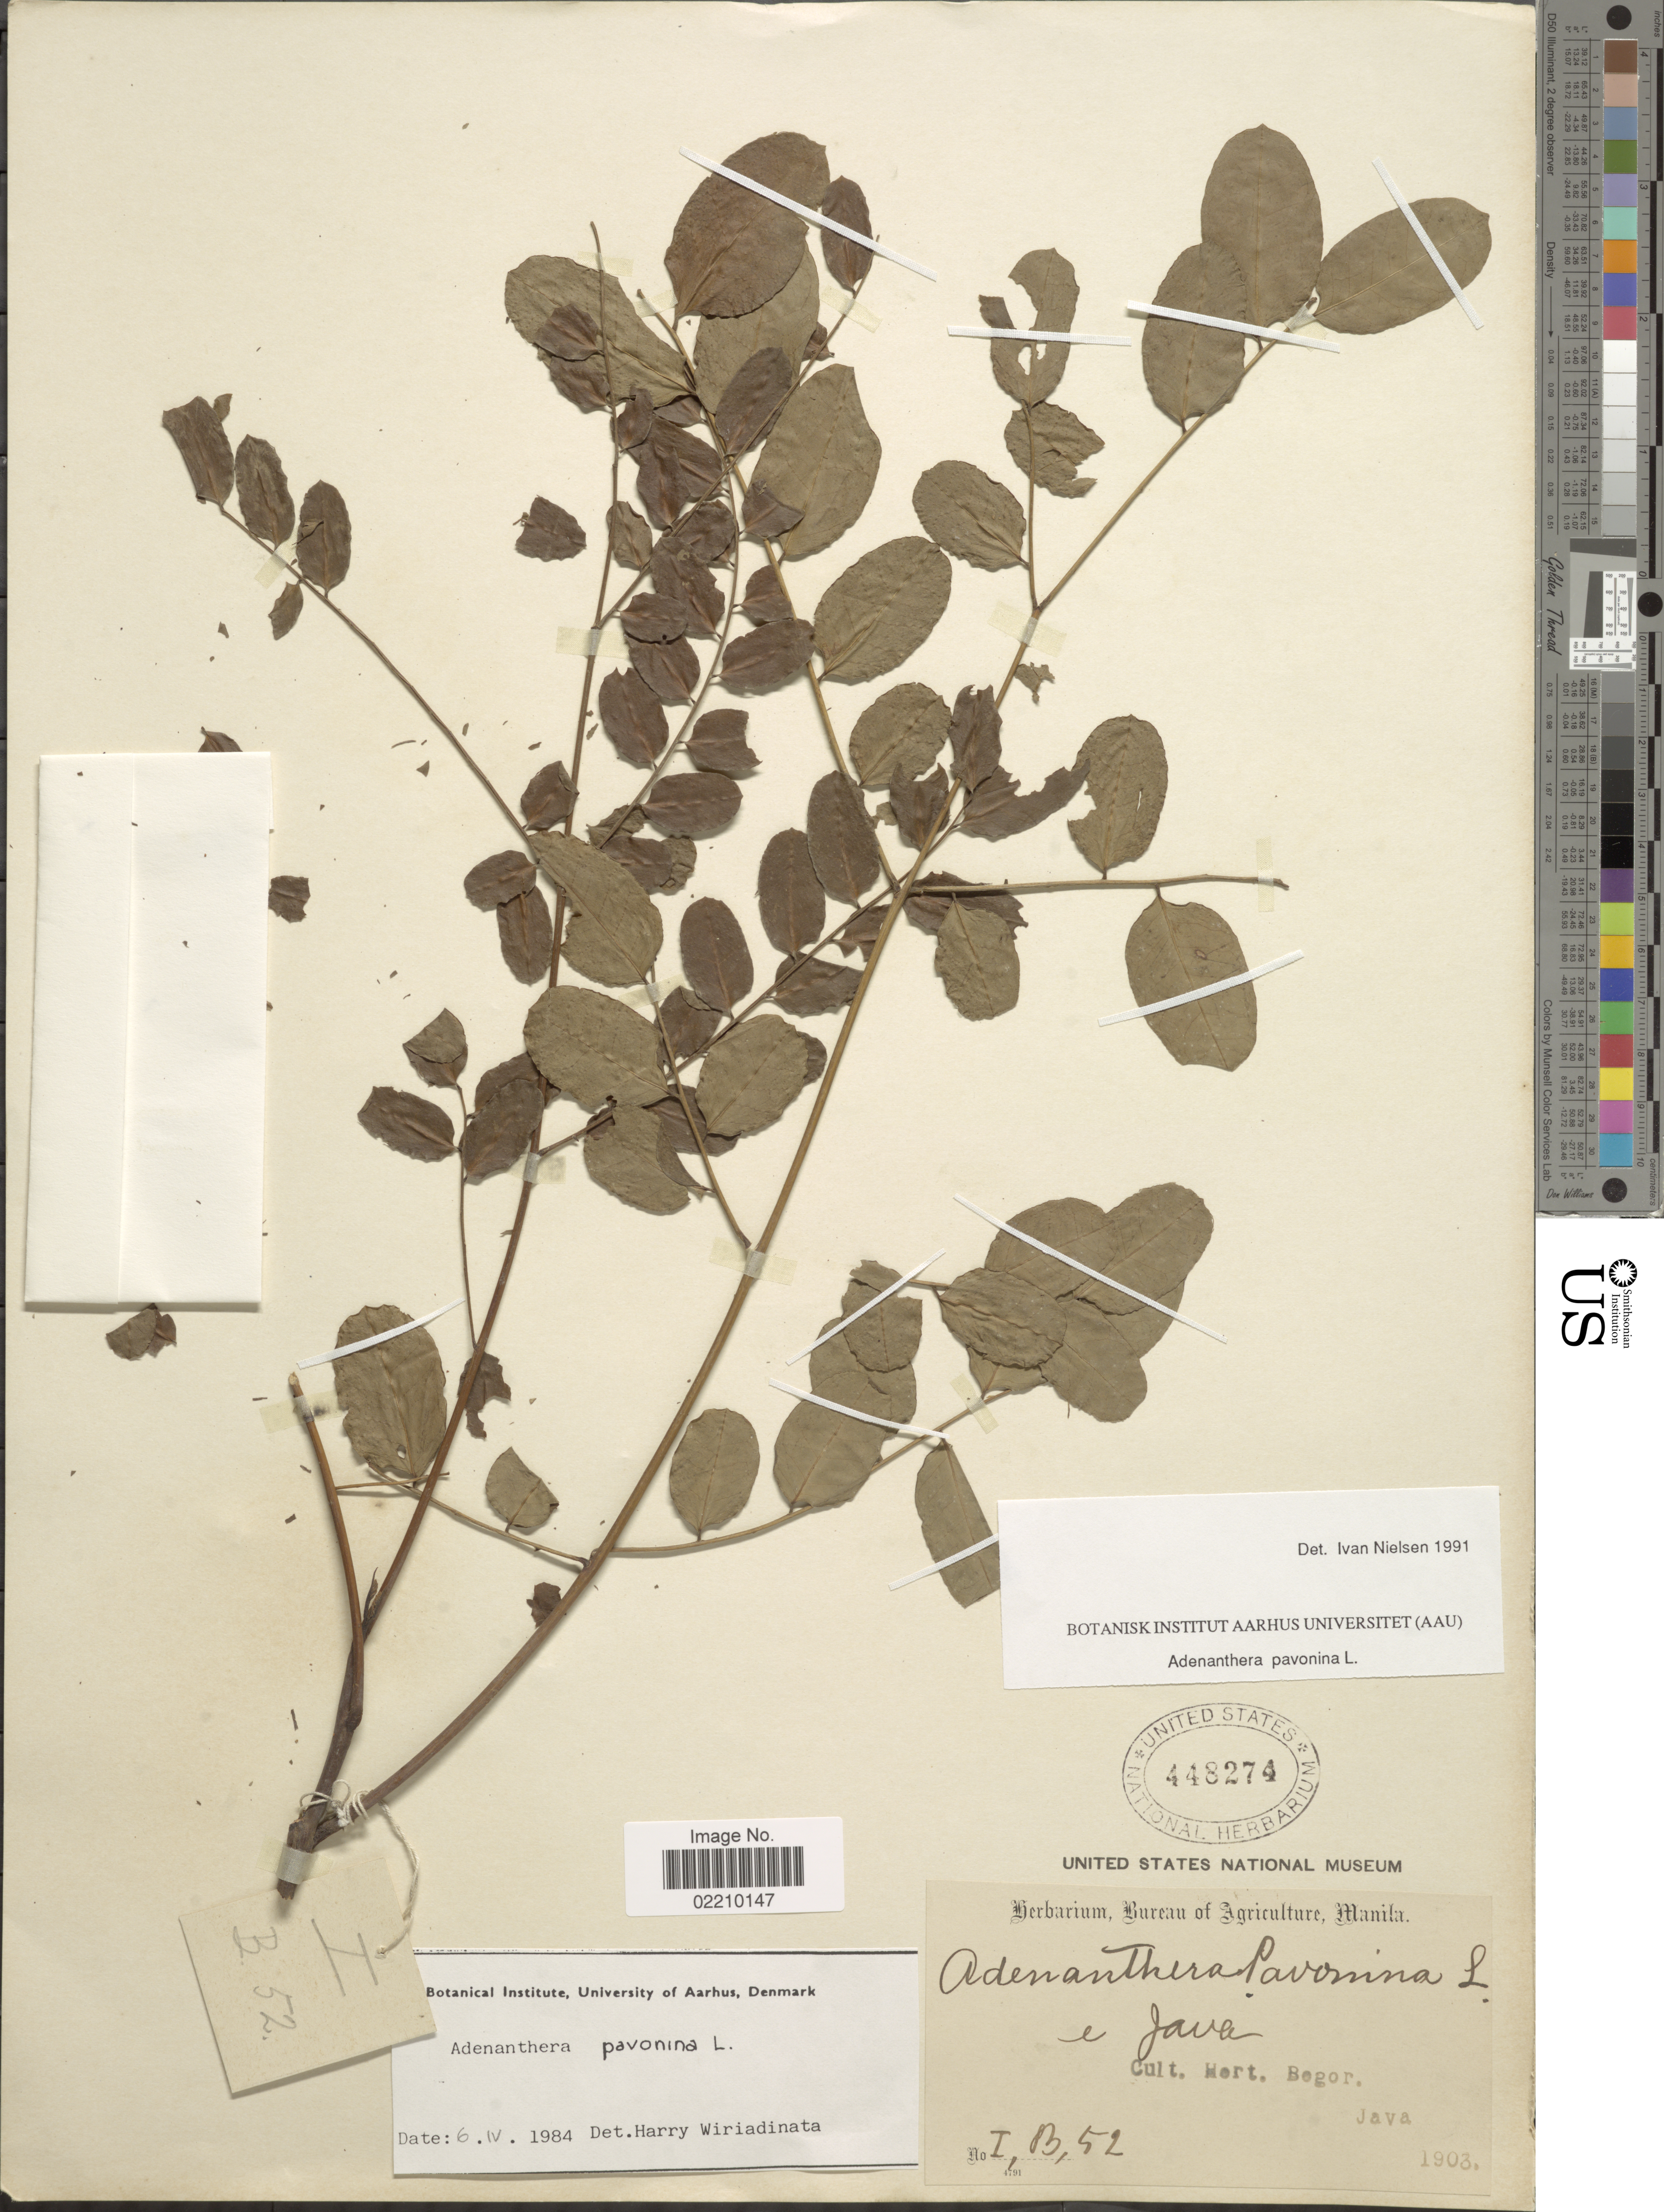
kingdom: Plantae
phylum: Tracheophyta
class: Magnoliopsida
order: Fabales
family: Fabaceae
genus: Adenanthera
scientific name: Adenanthera pavonina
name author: L.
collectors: ex Herb. Bur. Agric. Manila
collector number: I.B. 52?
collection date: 1903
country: Indonesia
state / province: Java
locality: Cult., Hort. Bogor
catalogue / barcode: US 448274